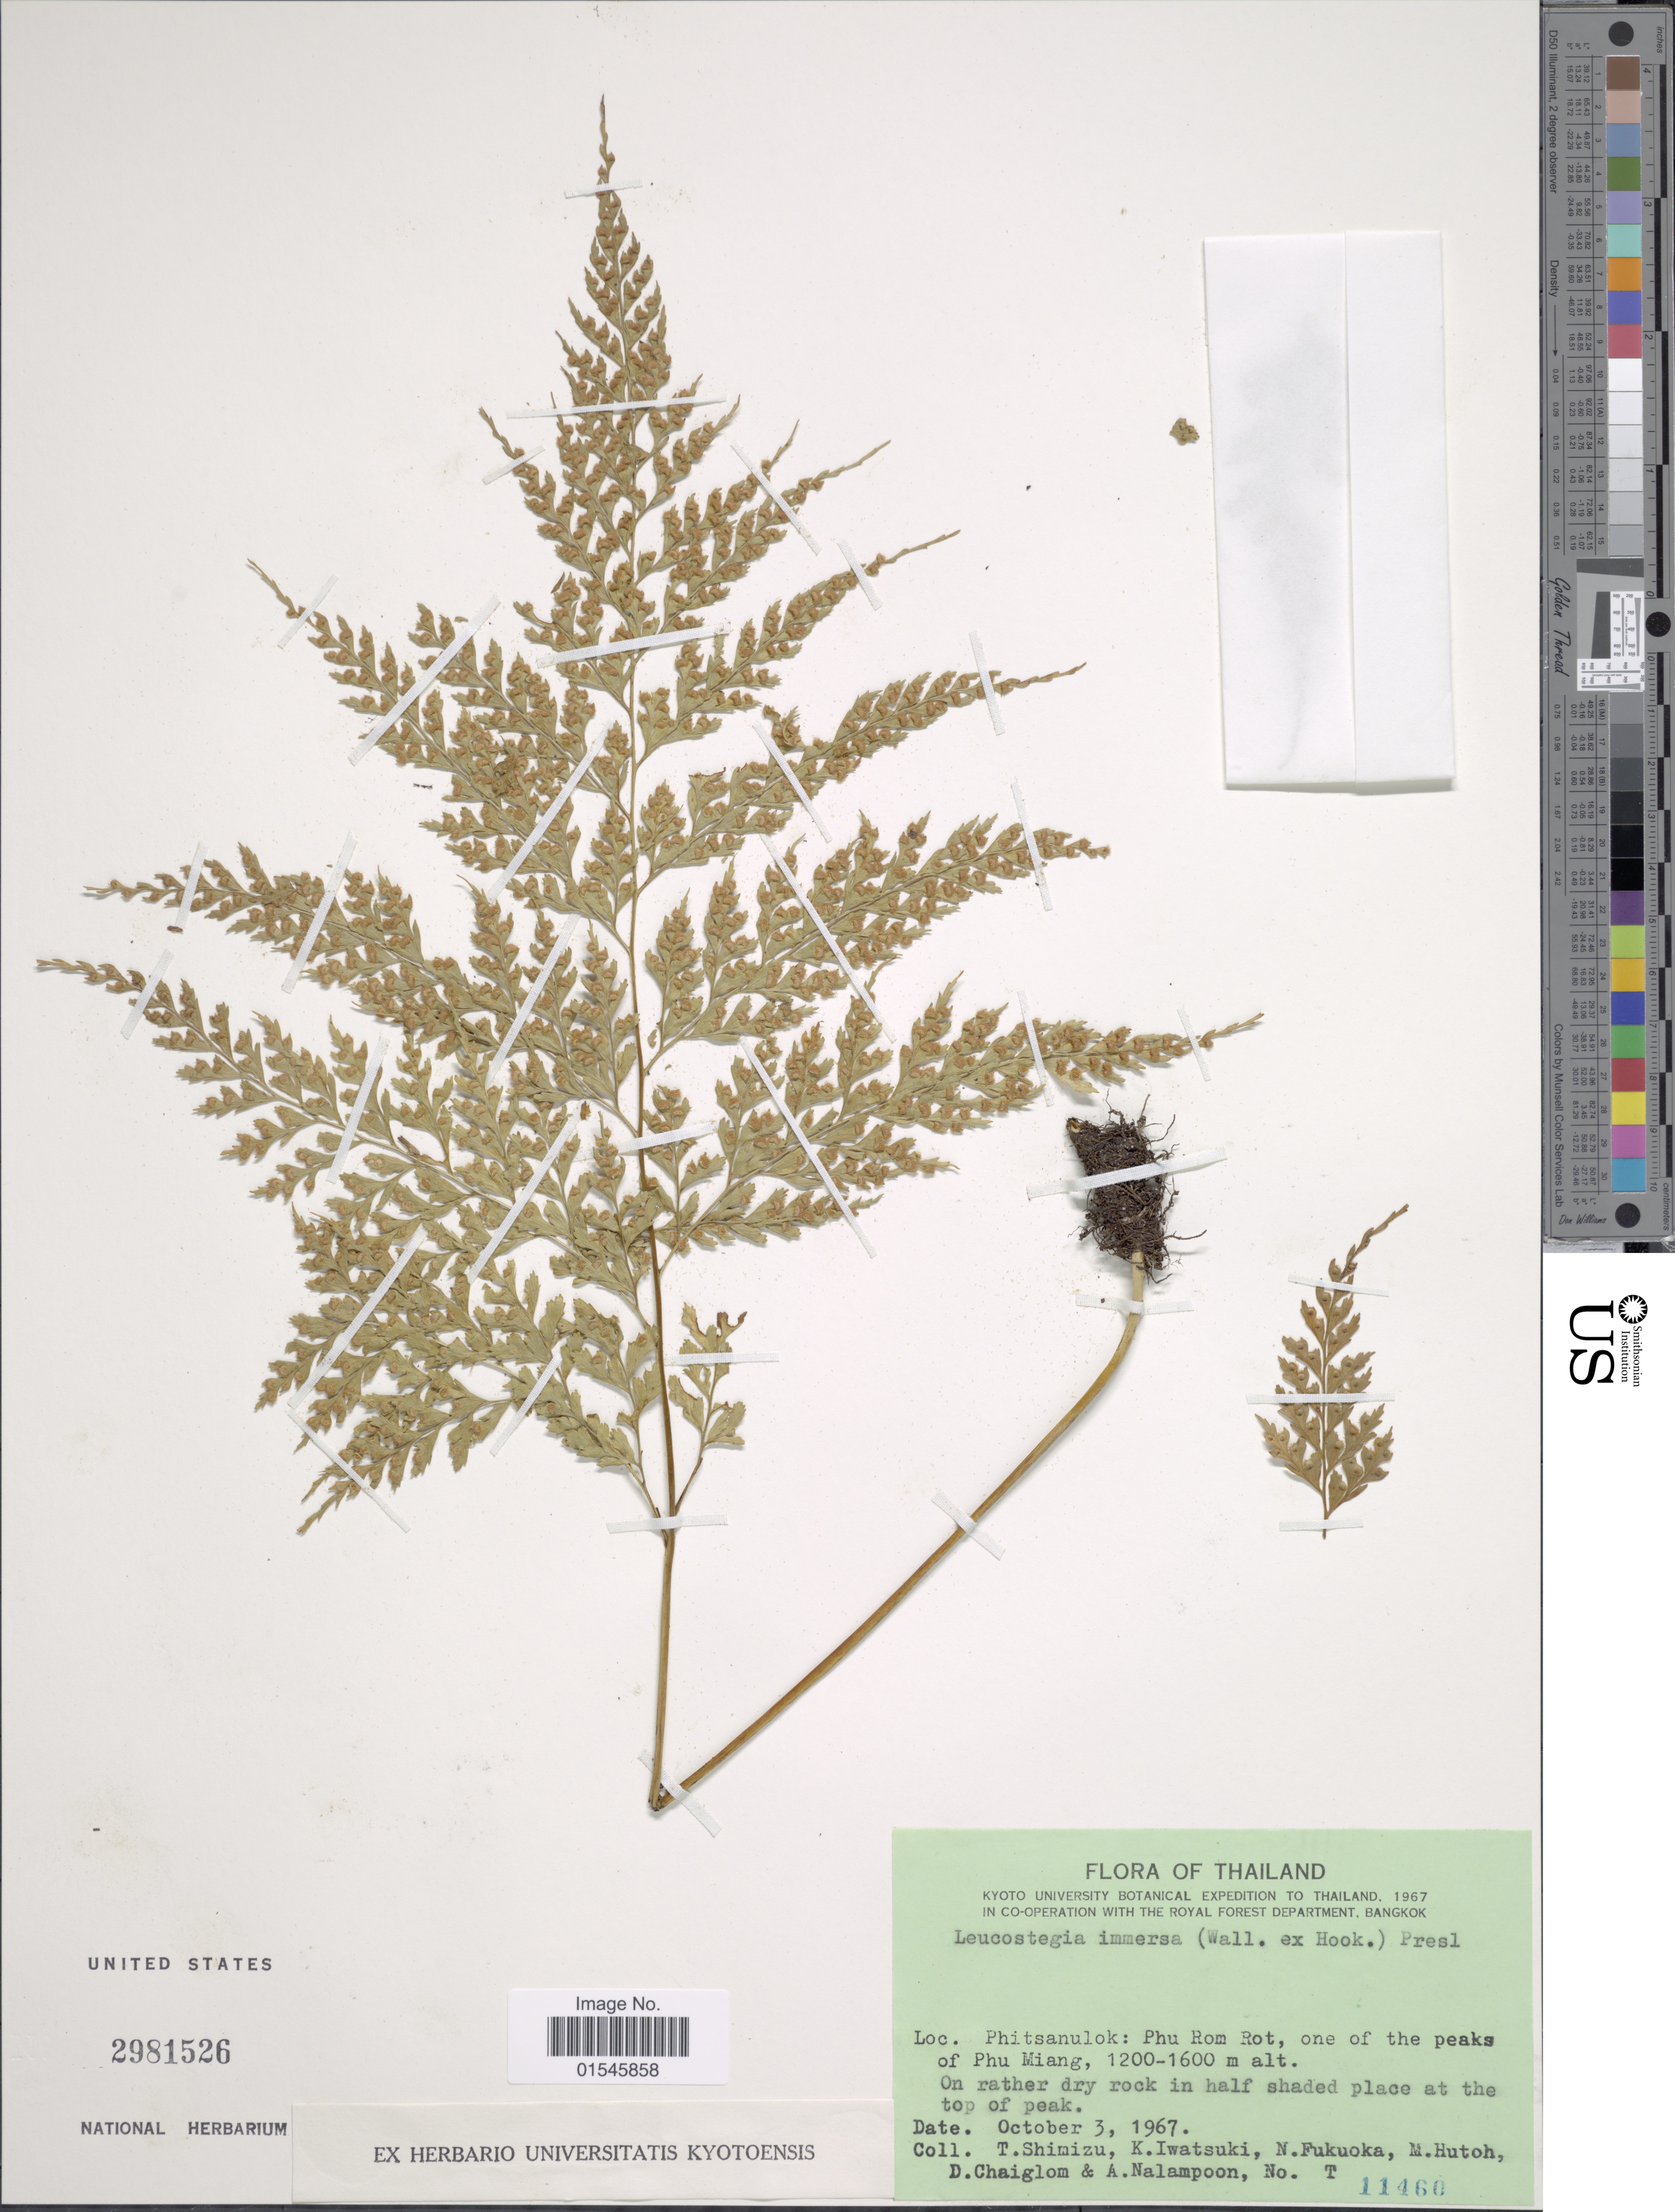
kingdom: Plantae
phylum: Tracheophyta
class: Polypodiopsida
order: Polypodiales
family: Hypodematiaceae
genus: Leucostegia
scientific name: Leucostegia truncata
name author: (D. Don) Fraser-Jenk.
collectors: T. Shimizu, K. Iwatsuki, N. Fukuoka, M. Hutoh & et al.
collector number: T 11460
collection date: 1967-10-03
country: Thailand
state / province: Phitsanulok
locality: Phu Rom Rot, one of the peaks of hu Miang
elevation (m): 1200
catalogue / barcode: US 2981526